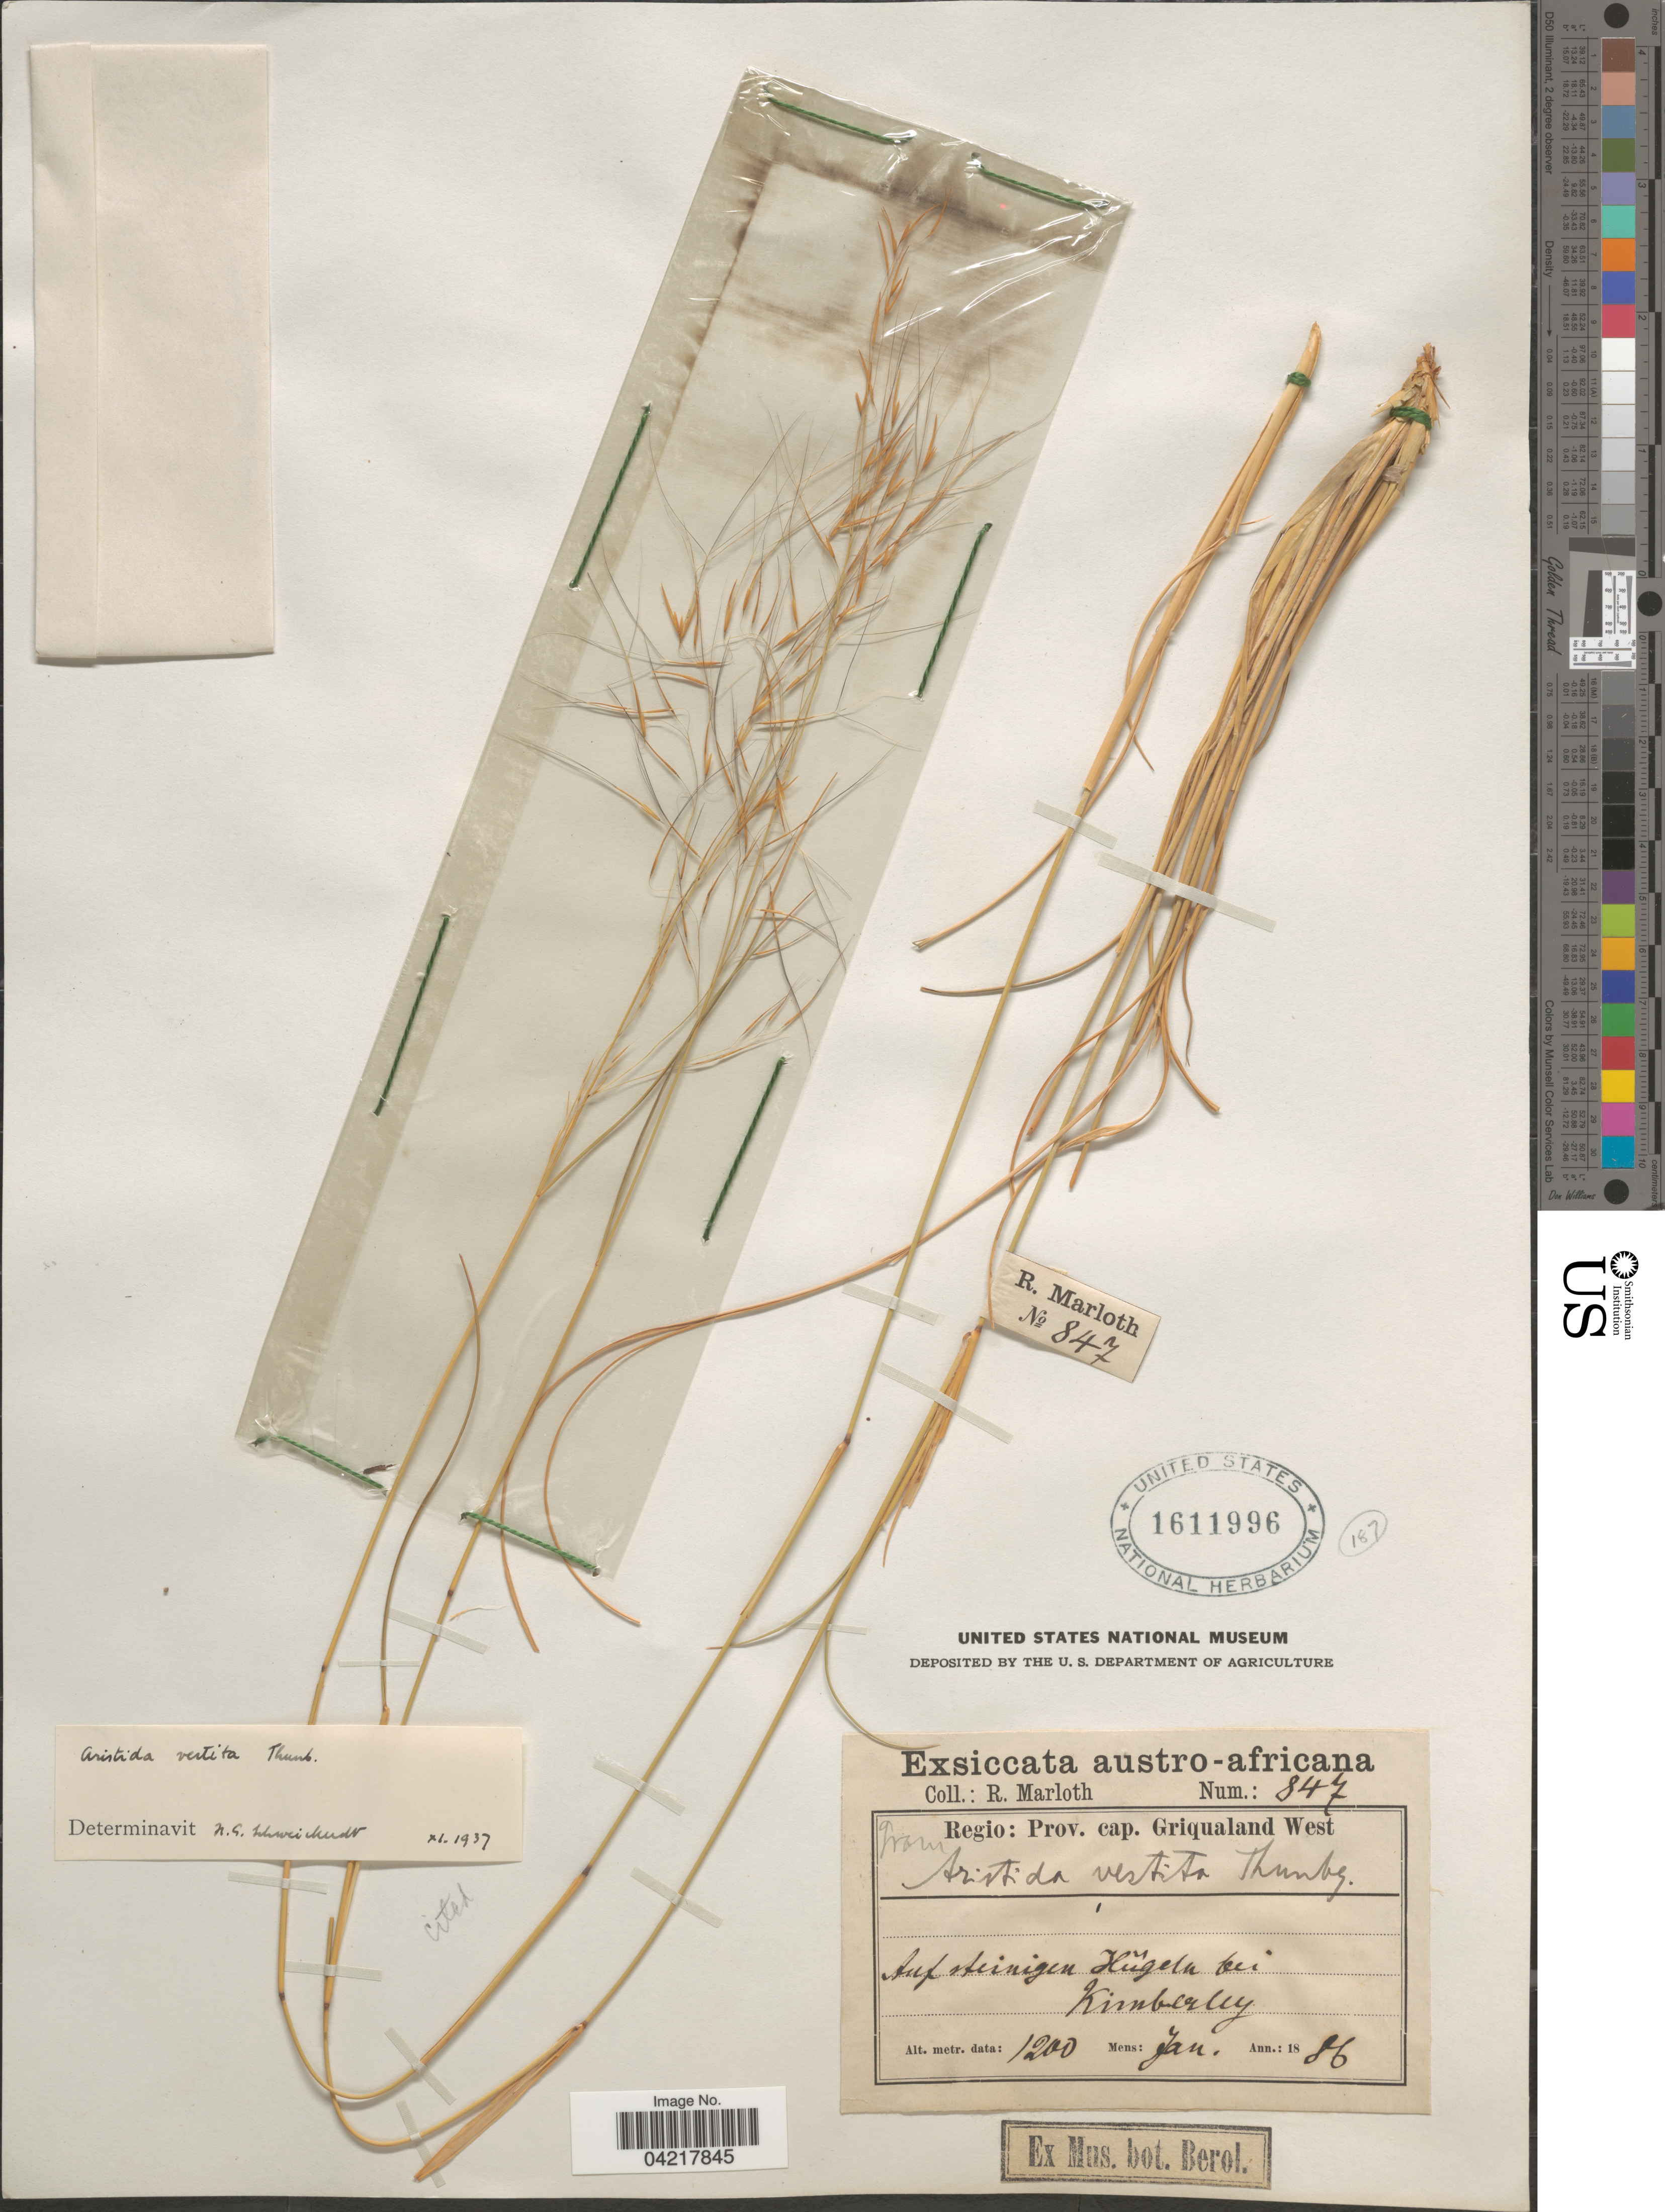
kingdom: Plantae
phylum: Tracheophyta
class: Liliopsida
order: Poales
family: Poaceae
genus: Aristida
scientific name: Aristida vestita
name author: Thunb.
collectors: R. Marloth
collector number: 847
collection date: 1886-01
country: South Africa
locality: Austro-africana. Regio: Prov. cap. Griqualand West. Auf steinigen Hügela bei Kimberley.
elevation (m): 1200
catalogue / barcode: US 1611996